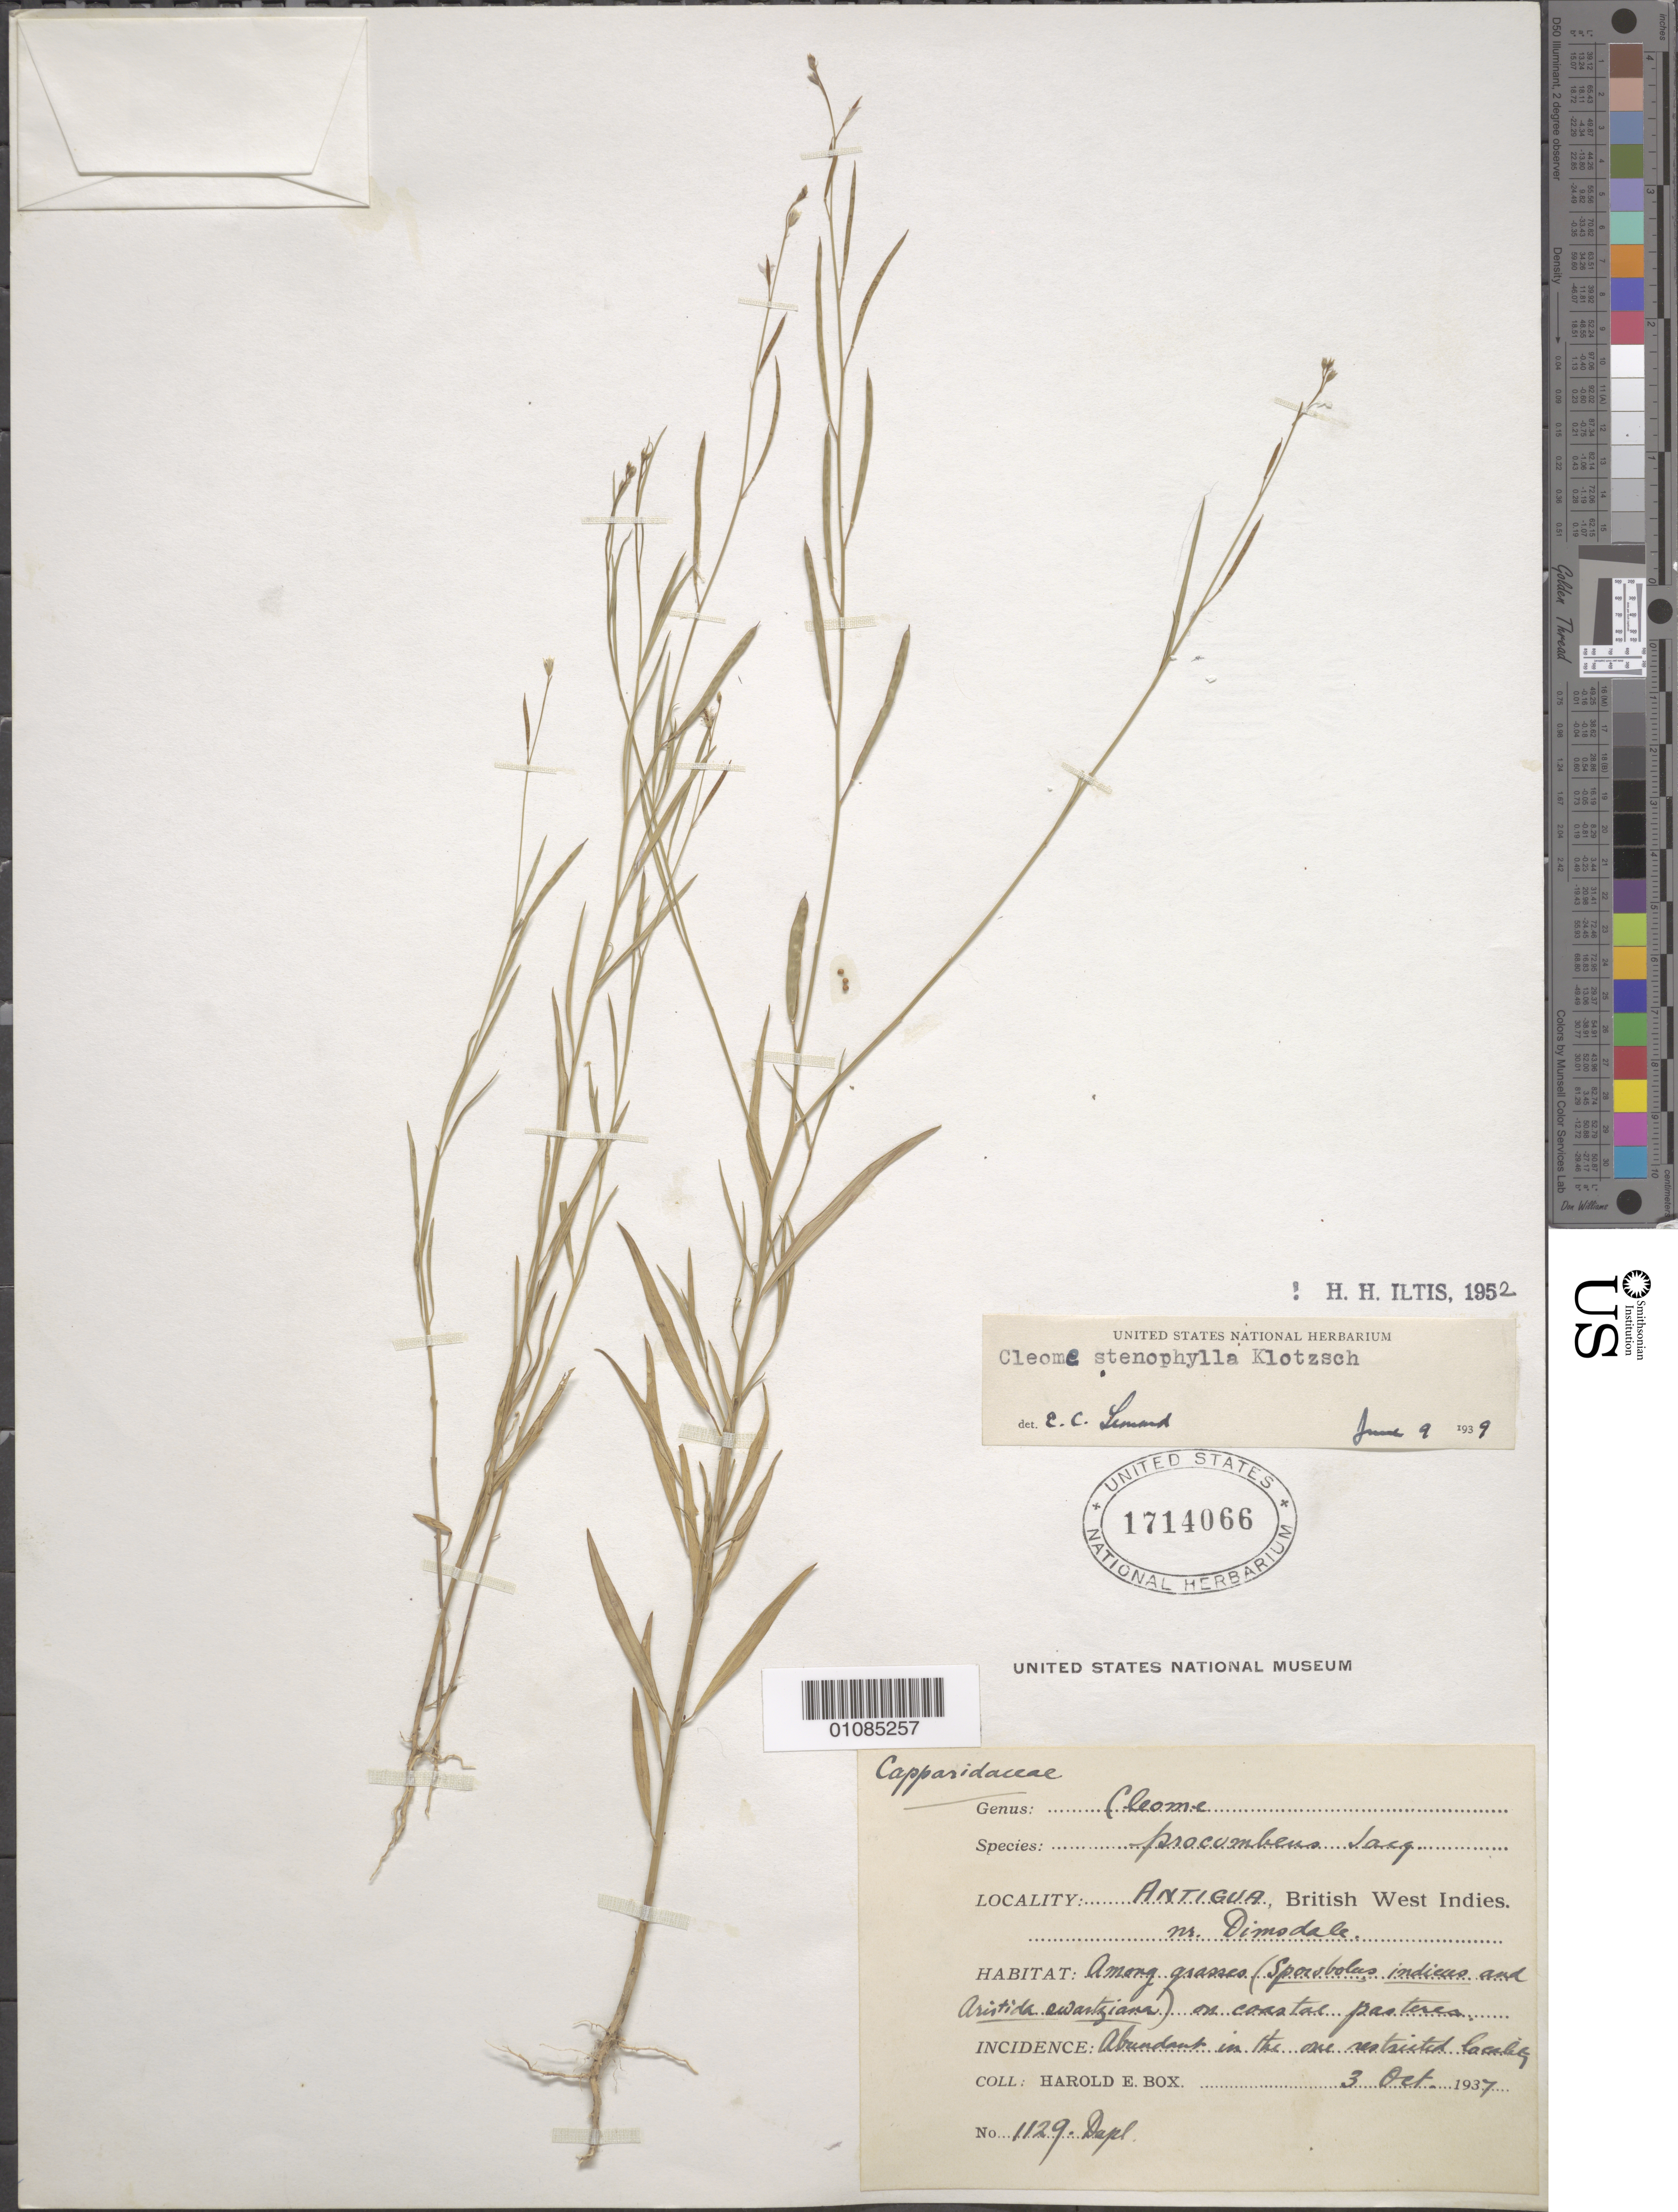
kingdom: Plantae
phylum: Tracheophyta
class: Magnoliopsida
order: Brassicales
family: Cleomaceae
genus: Physostemon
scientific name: Physostemon stenophyllus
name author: (Klotzsch ex Urb.) Iltis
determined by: Strong, M. T., (US), Smithsonian Institution - National Museum of Natural History (UNITED STATES)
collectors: H. E. Box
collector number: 1129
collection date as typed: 03 Oct 1937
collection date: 1937-10-03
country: Antigua and Barbuda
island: Antigua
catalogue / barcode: US 1714066